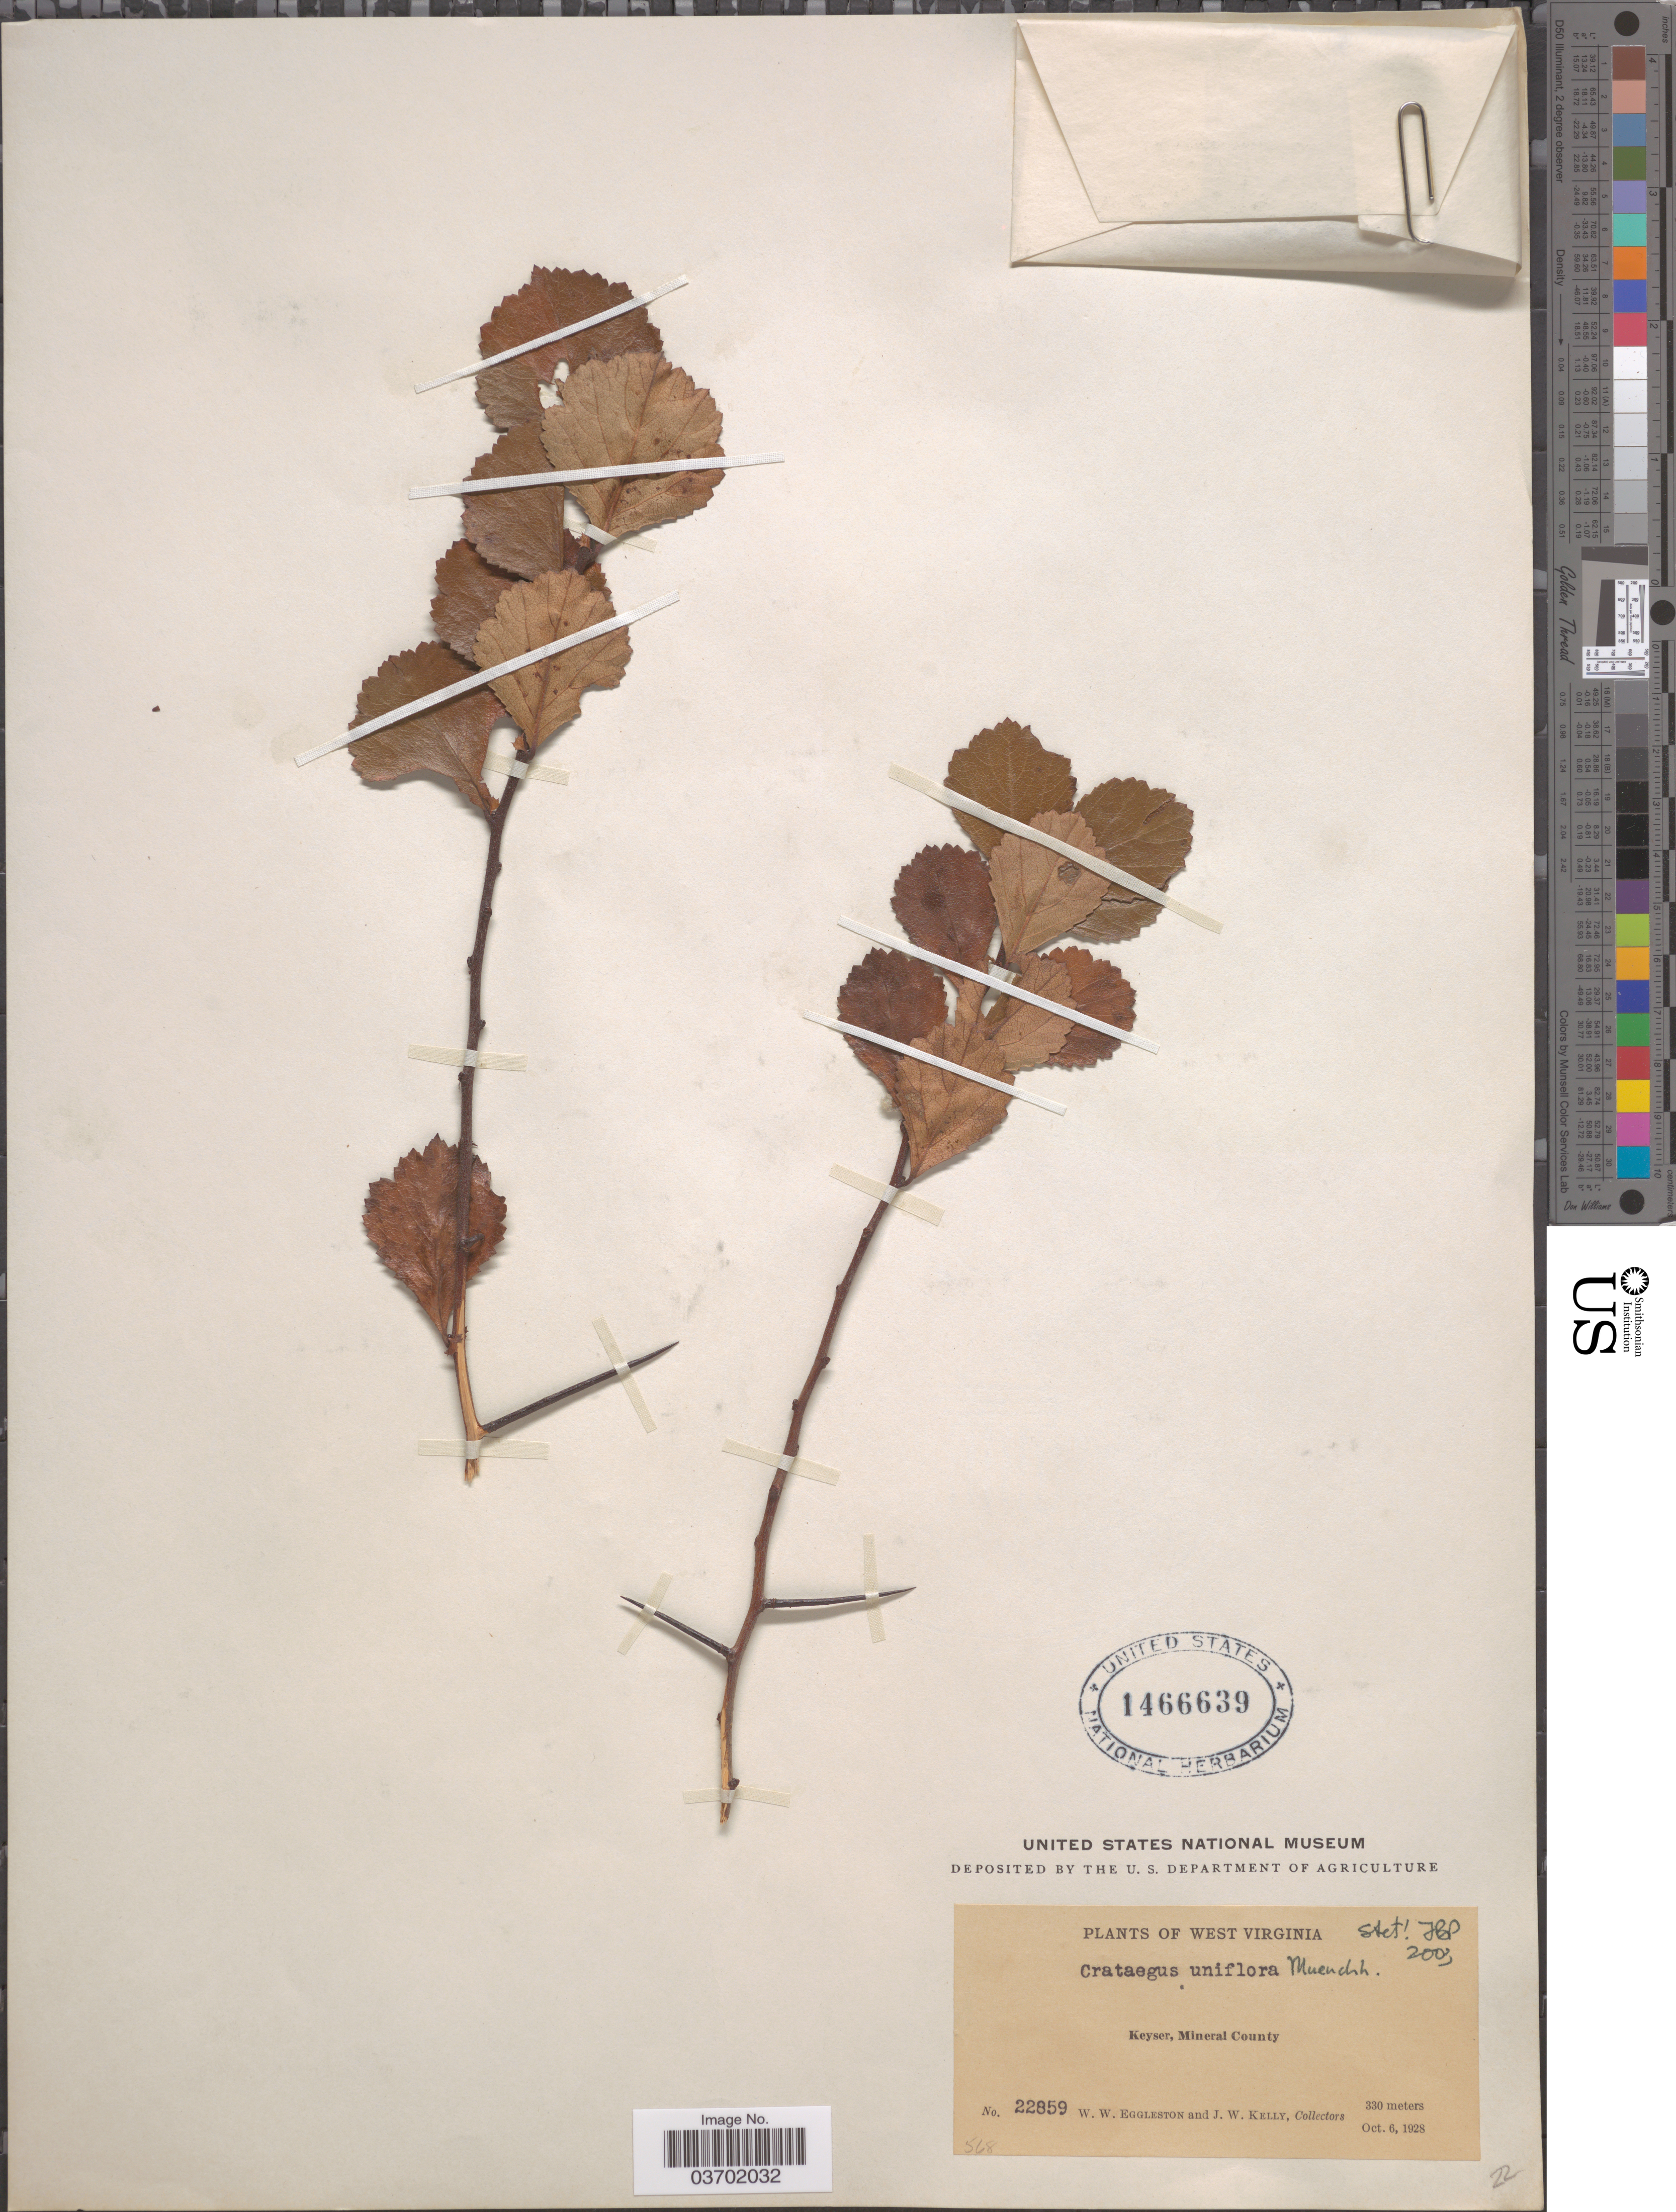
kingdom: Plantae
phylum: Tracheophyta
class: Magnoliopsida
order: Rosales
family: Rosaceae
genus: Crataegus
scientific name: Crataegus uniflora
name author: Münchh.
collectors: W. W. Eggleston & J. Kelly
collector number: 22859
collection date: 1928-10-06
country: United States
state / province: West Virginia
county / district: Mineral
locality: Keyser, Mineral County.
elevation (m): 330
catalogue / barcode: US 1466639